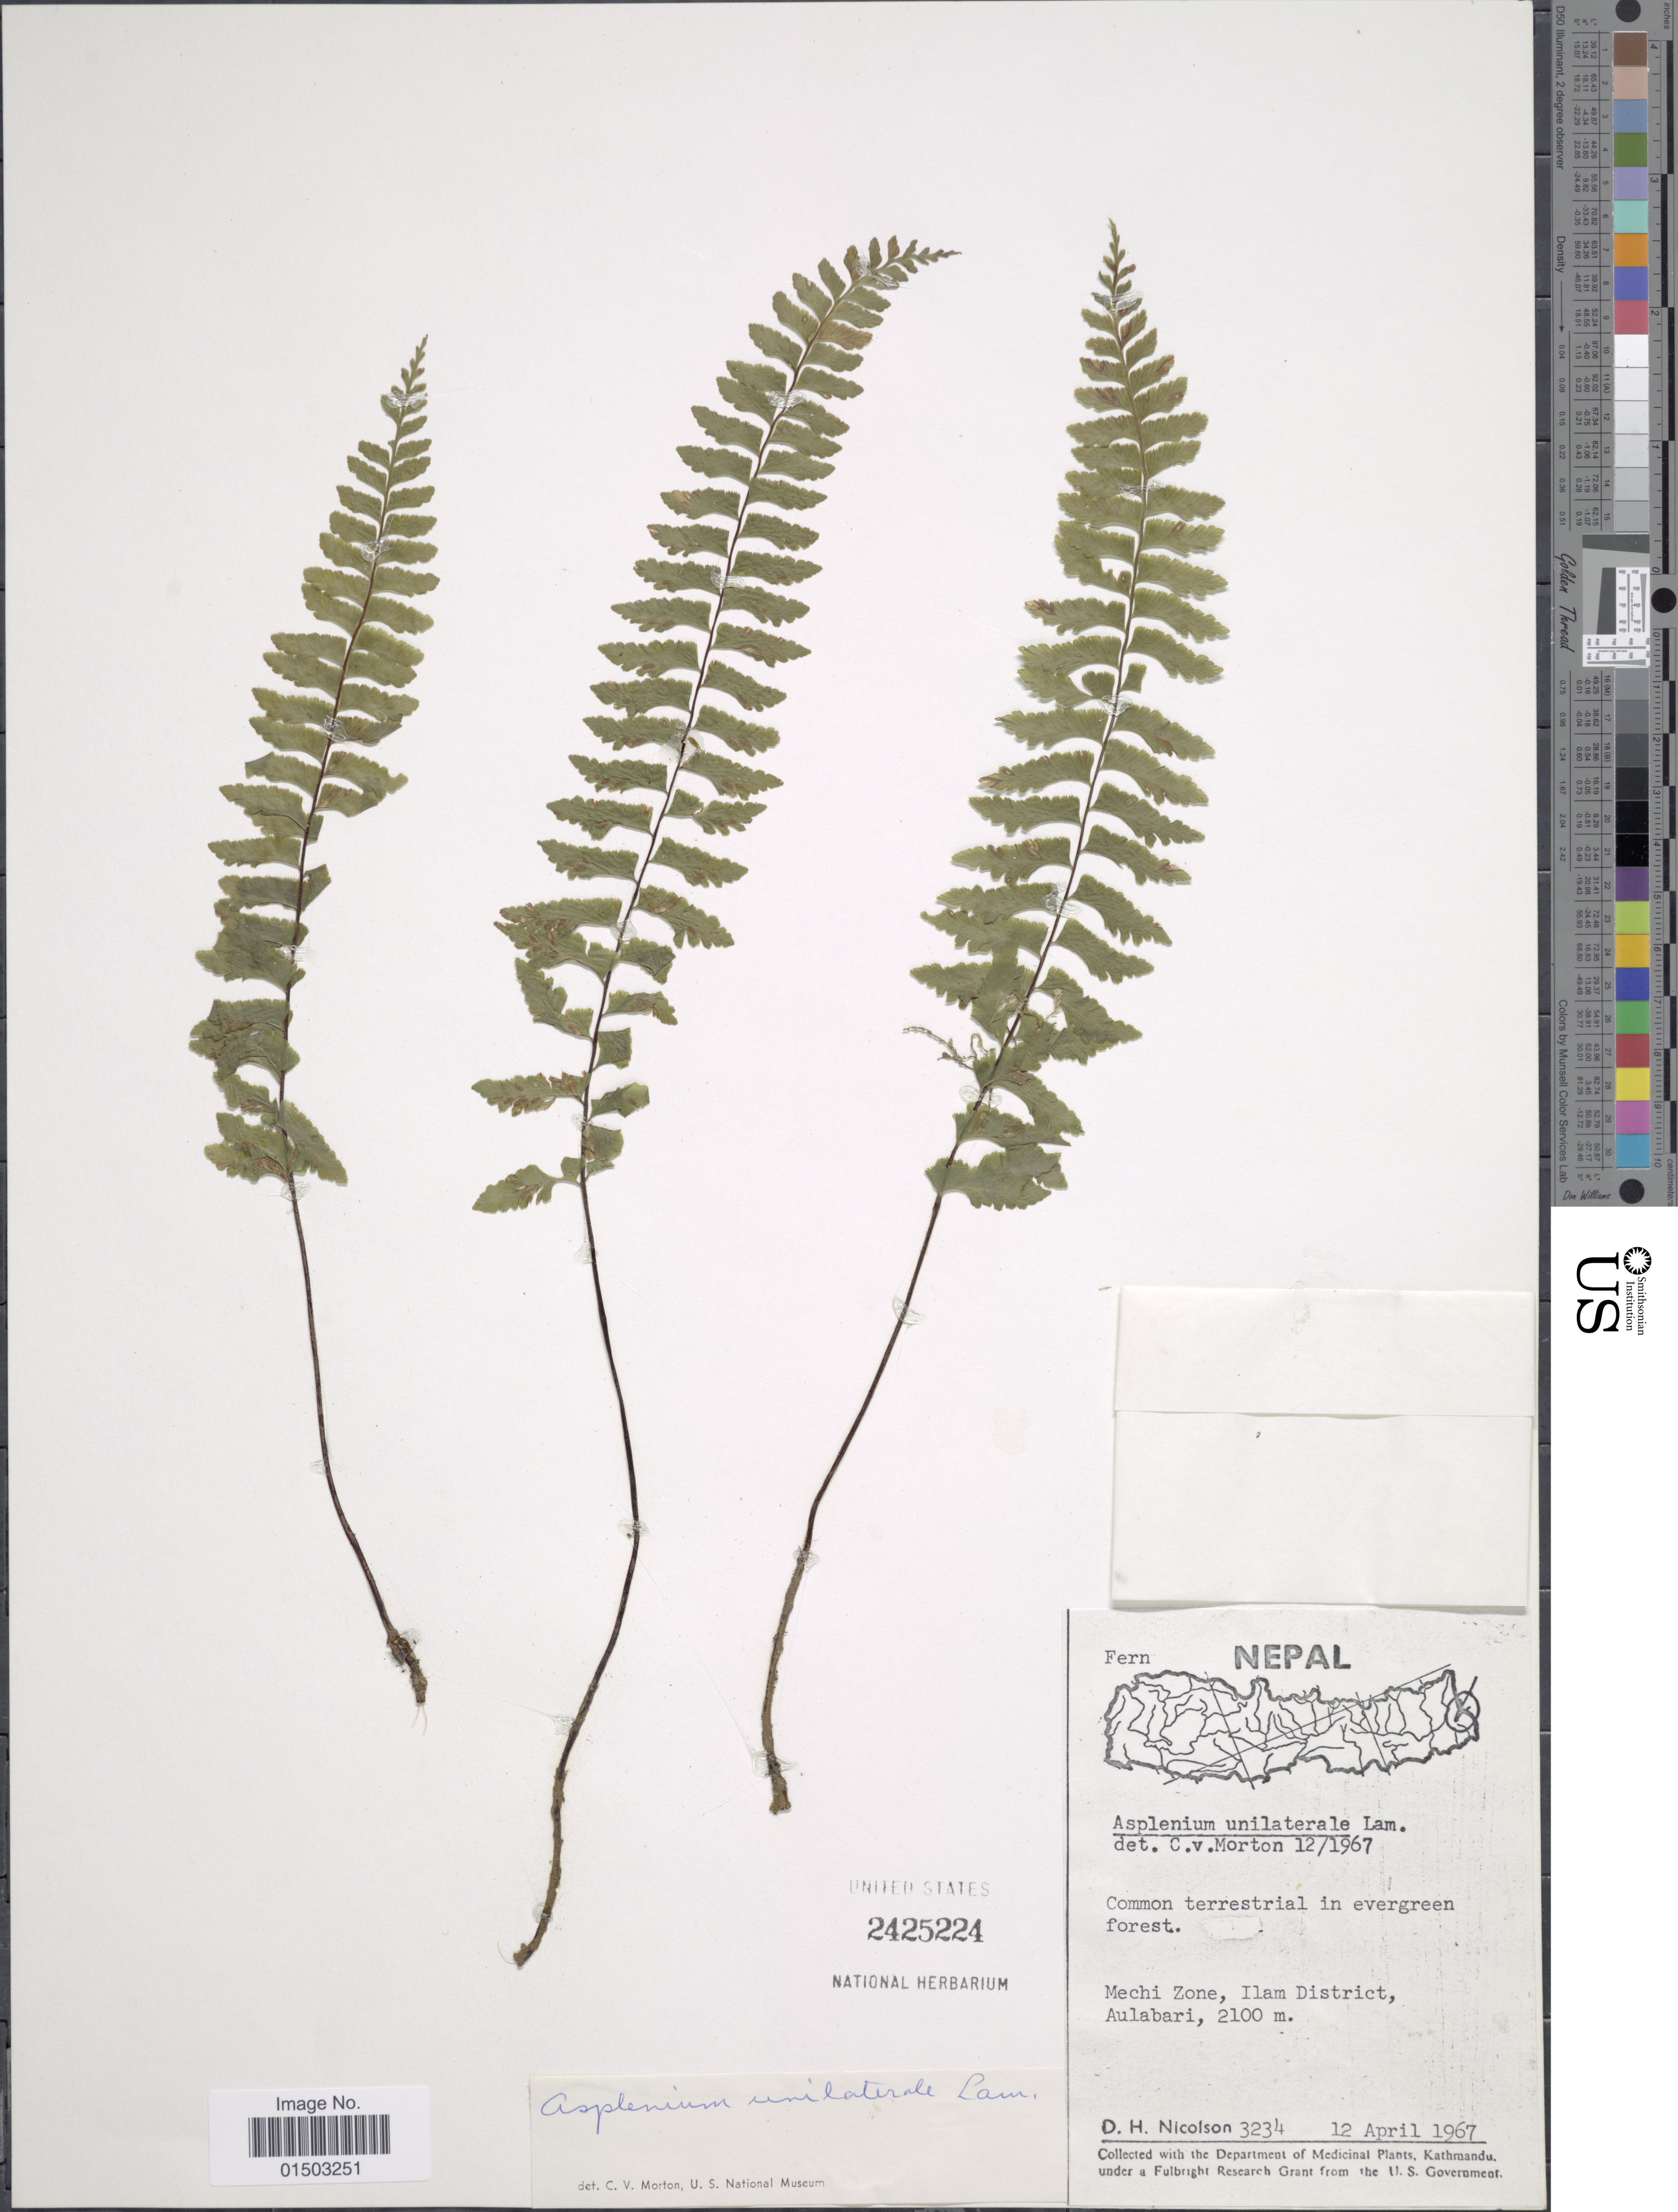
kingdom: Plantae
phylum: Tracheophyta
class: Polypodiopsida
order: Polypodiales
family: Aspleniaceae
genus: Hymenasplenium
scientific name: Hymenasplenium unilaterale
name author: (Lam.) Hayata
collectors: D. H. Nicolson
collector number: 3234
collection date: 1967-04-12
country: Nepal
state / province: Mechi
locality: Mechi Zone, Ilam District. Aulabari. Nepal.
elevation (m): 2100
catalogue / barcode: US 2525224